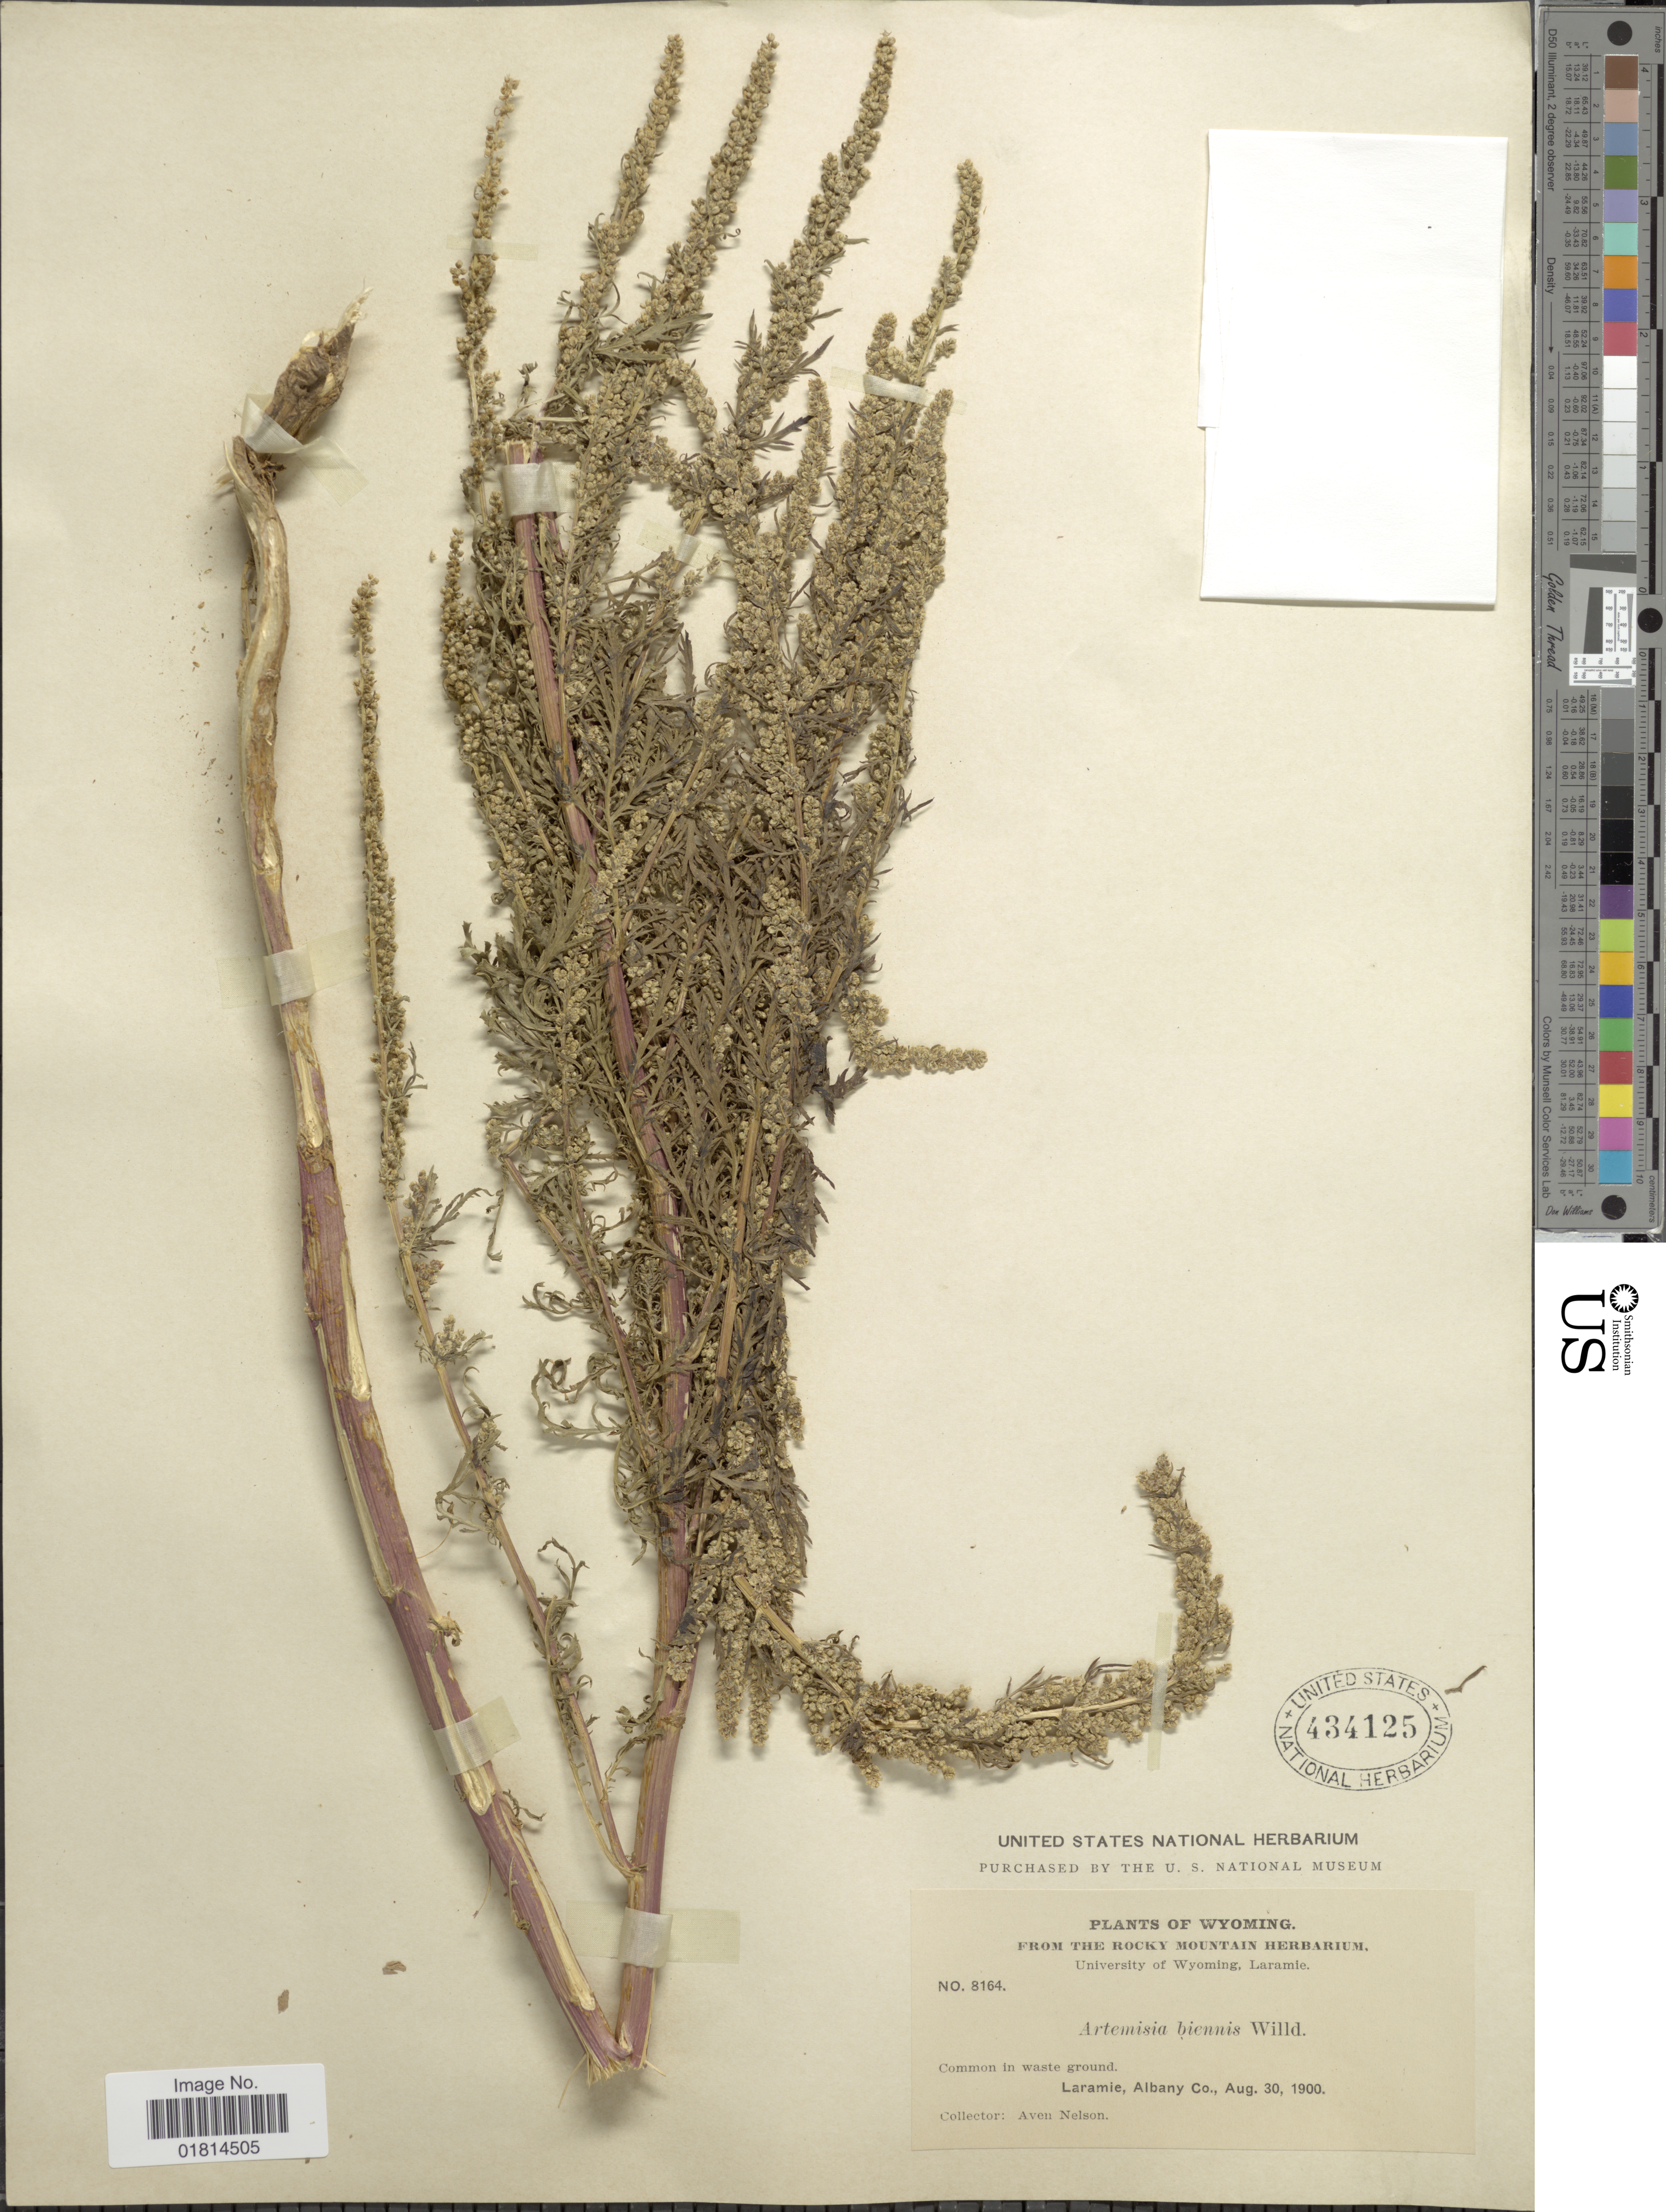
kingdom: Plantae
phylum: Tracheophyta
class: Magnoliopsida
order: Asterales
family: Asteraceae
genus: Artemisia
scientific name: Artemisia biennis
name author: Willd.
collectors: A. Nelson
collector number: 8164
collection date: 1900-08-30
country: United States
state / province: Wyoming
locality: Common in waste ground. Laramie, Albany Co.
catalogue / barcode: US 434125